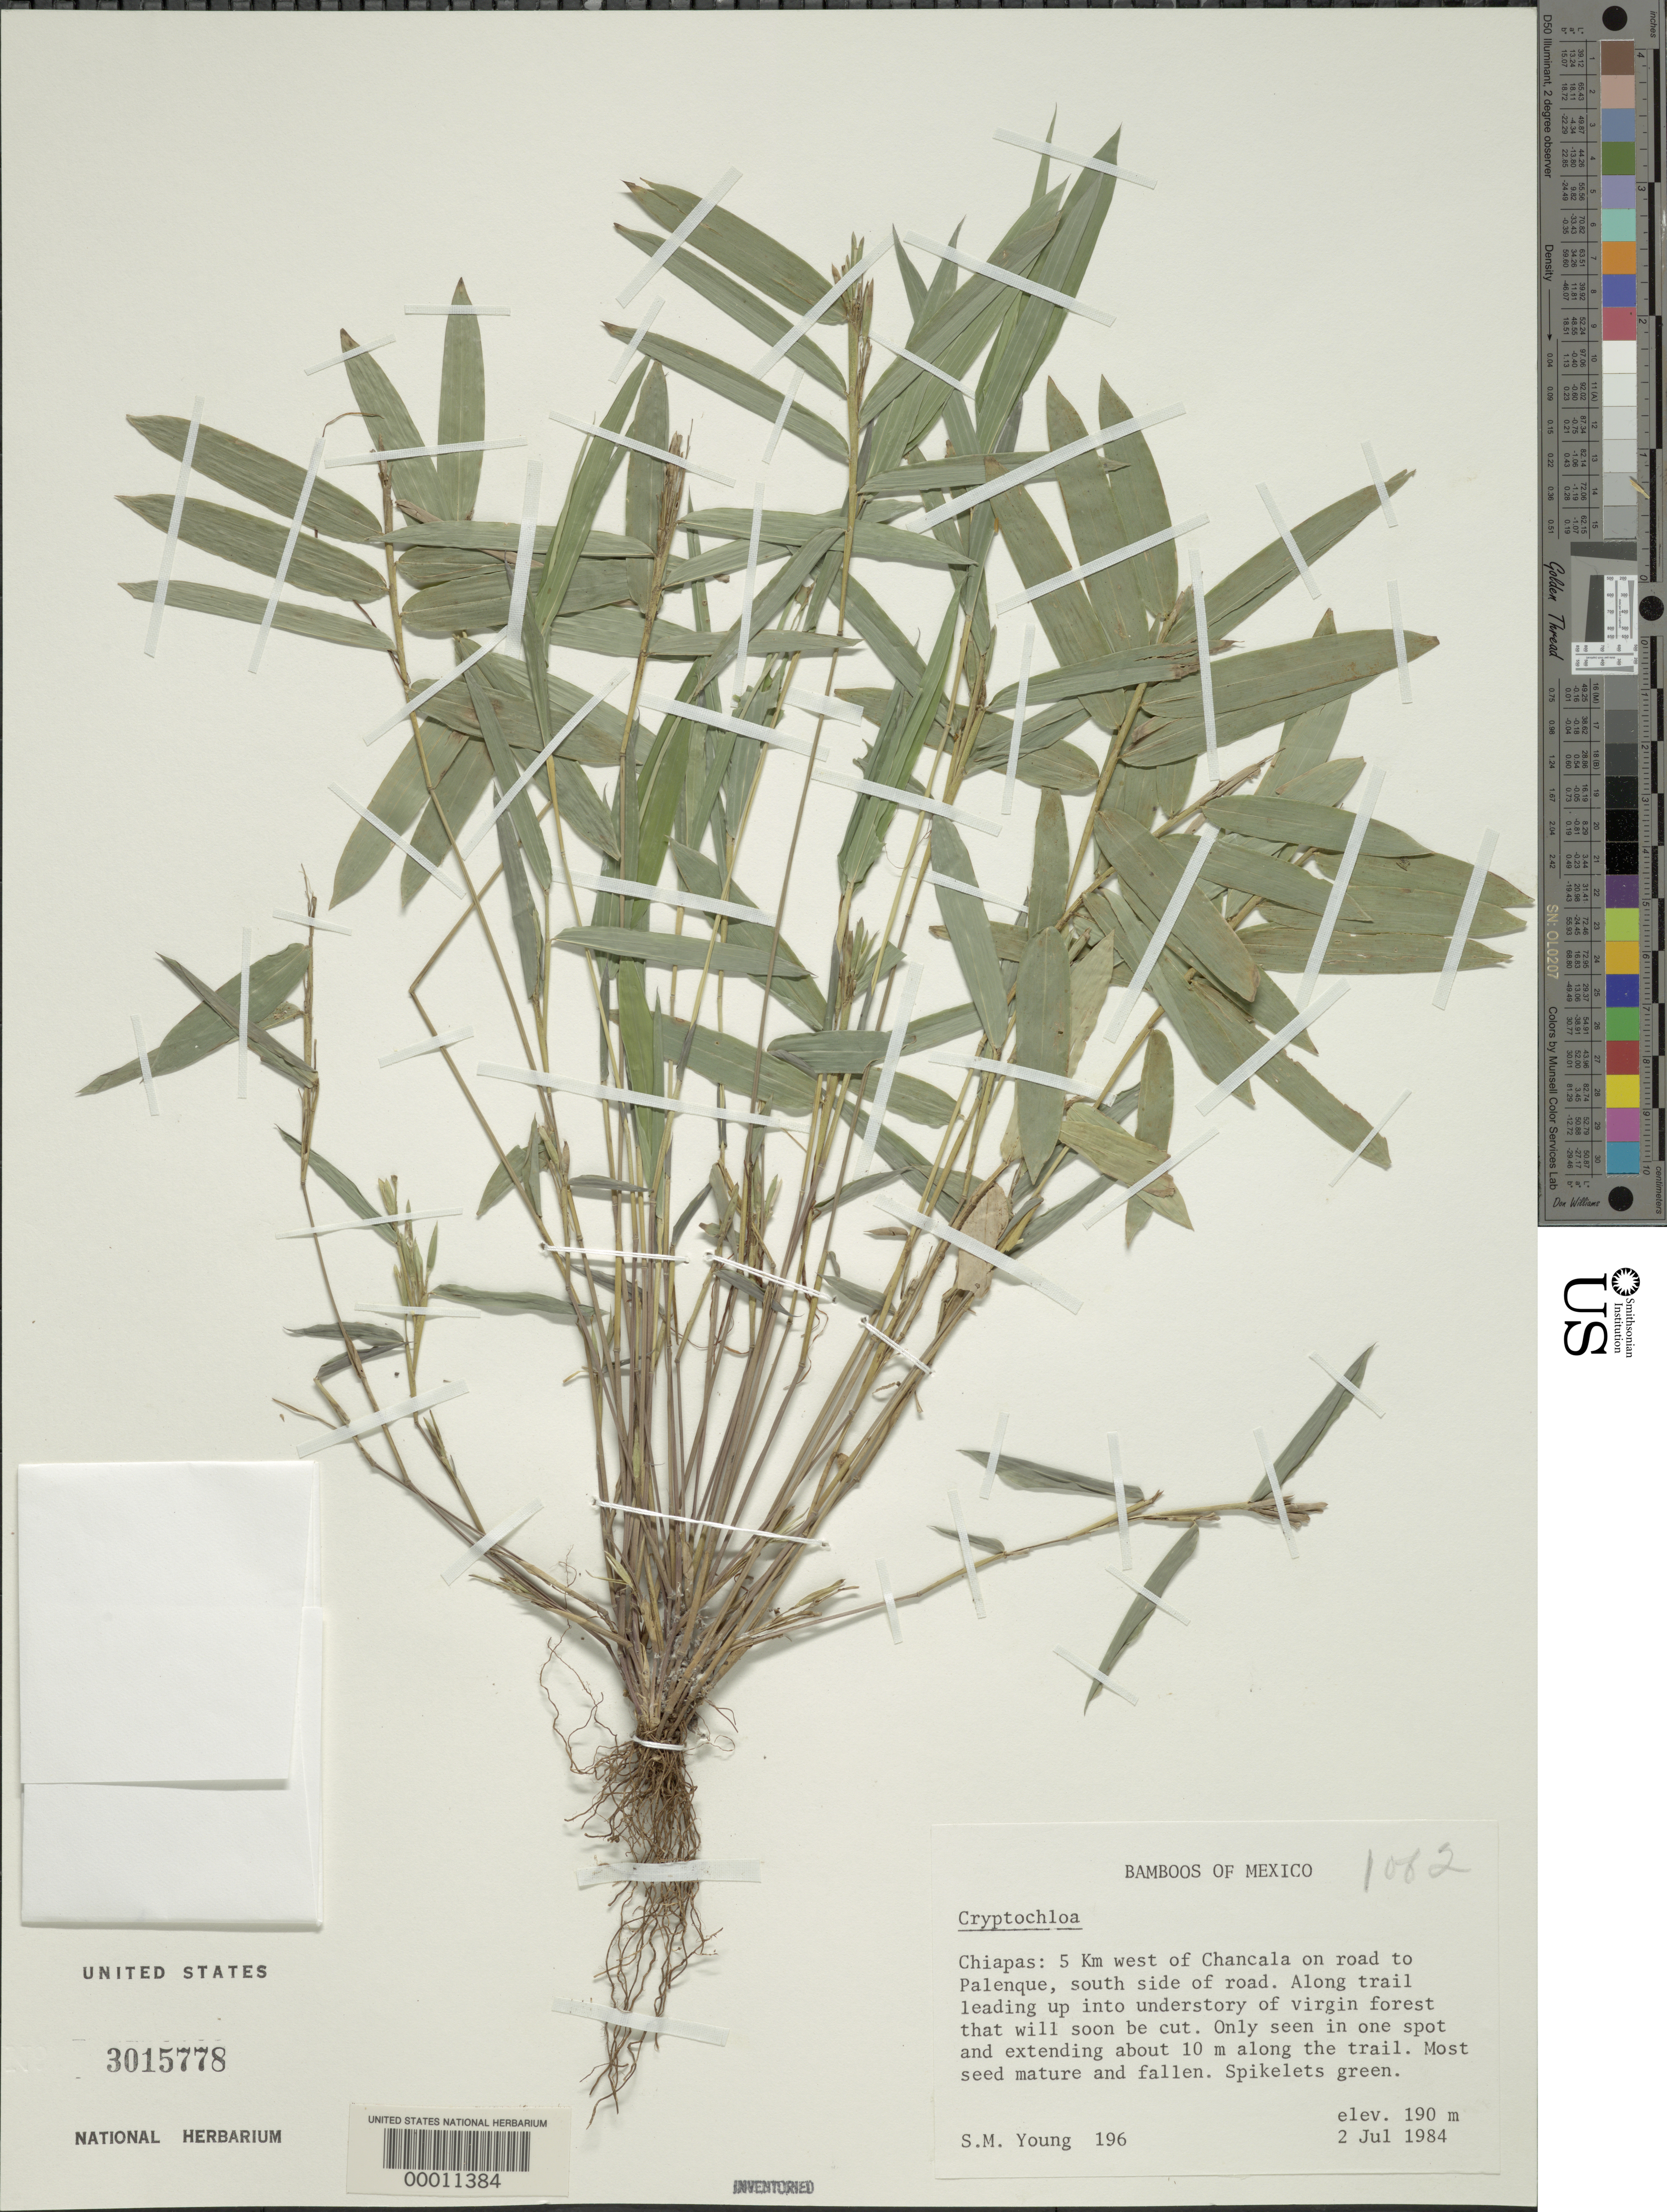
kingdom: Plantae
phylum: Tracheophyta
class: Liliopsida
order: Poales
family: Poaceae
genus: Cryptochloa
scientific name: Cryptochloa sp.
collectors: S. Young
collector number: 196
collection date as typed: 02 Jul 1984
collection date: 1984-07-02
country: Mexico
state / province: Chiapas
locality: Chancala, palenque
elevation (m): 190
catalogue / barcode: US 3015778